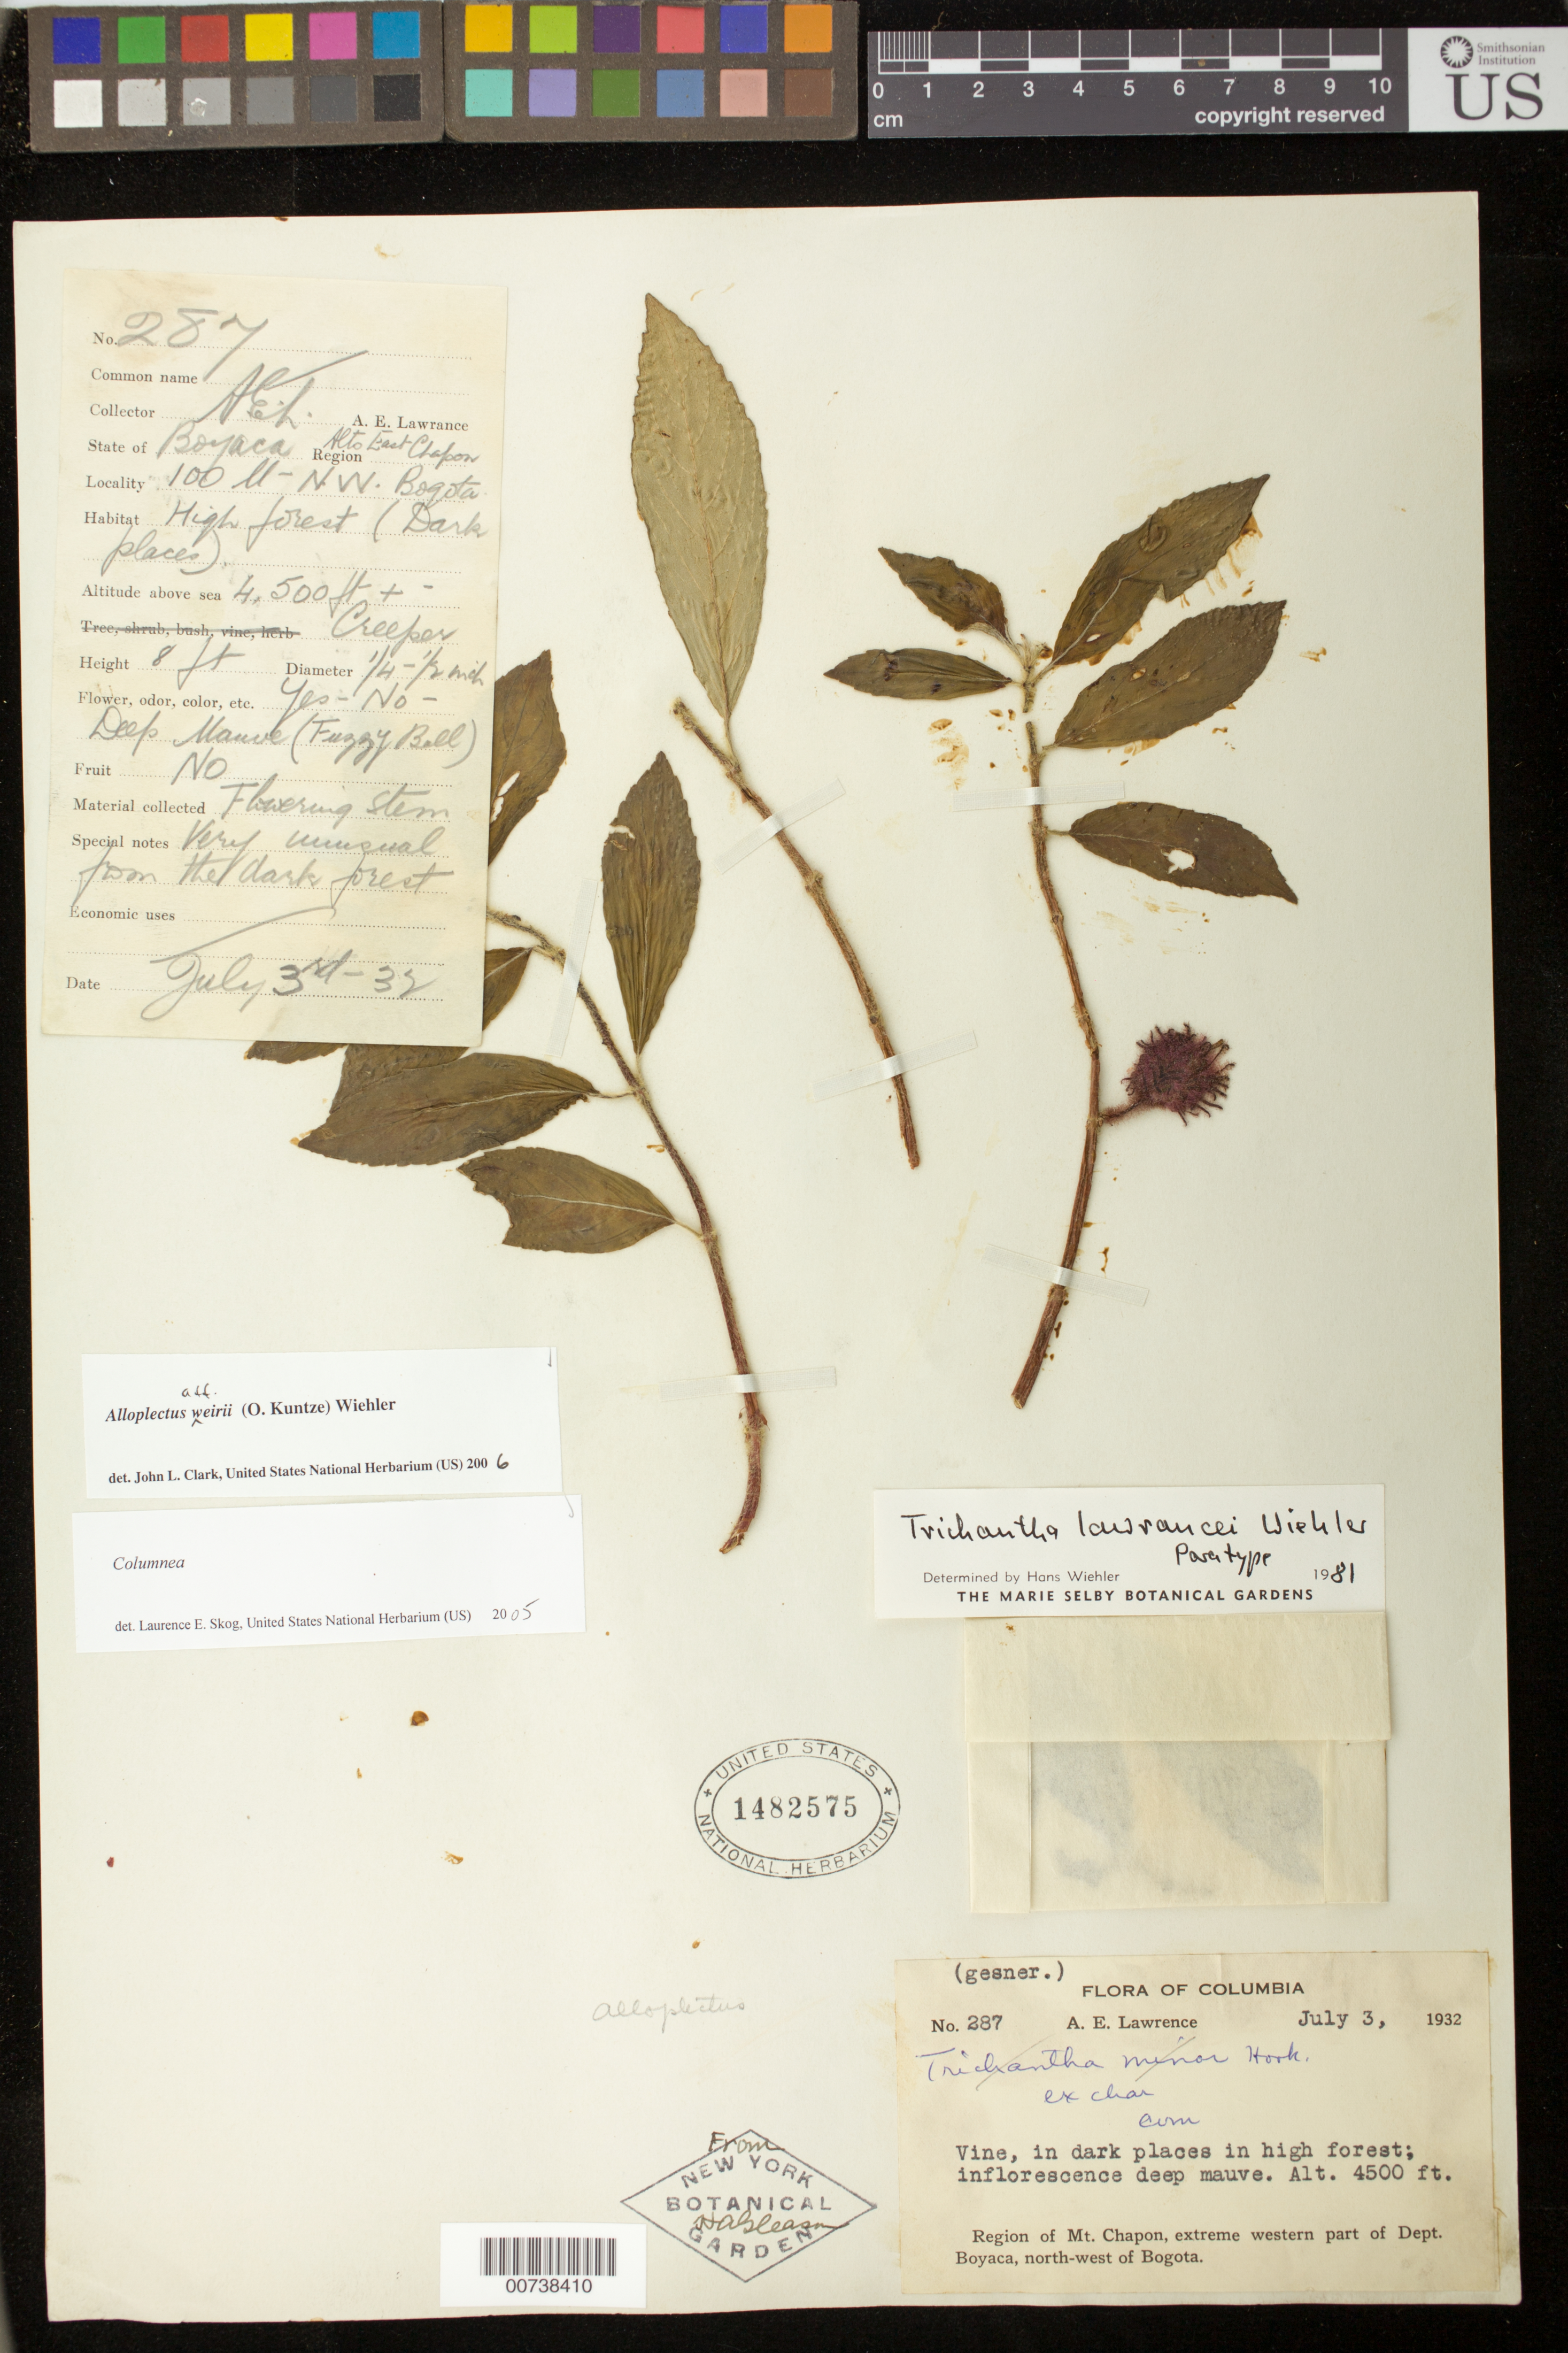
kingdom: Plantae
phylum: Tracheophyta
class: Magnoliopsida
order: Lamiales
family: Gesneriaceae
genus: Alloplectus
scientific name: Alloplectus weirii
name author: (Kuntze) Wiehler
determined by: Clark, J. L., (SEL), The Marie Selby Botanical Garden (UNITED STATES)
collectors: A. Lawrance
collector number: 287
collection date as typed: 03 Jul 1932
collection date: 1932-07-03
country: Colombia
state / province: Boyacá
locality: Region of Mt Chapon, extreme western part of Boyaca, north-west of Bogota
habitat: In dark places in high forest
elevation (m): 1372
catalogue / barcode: US 1482575